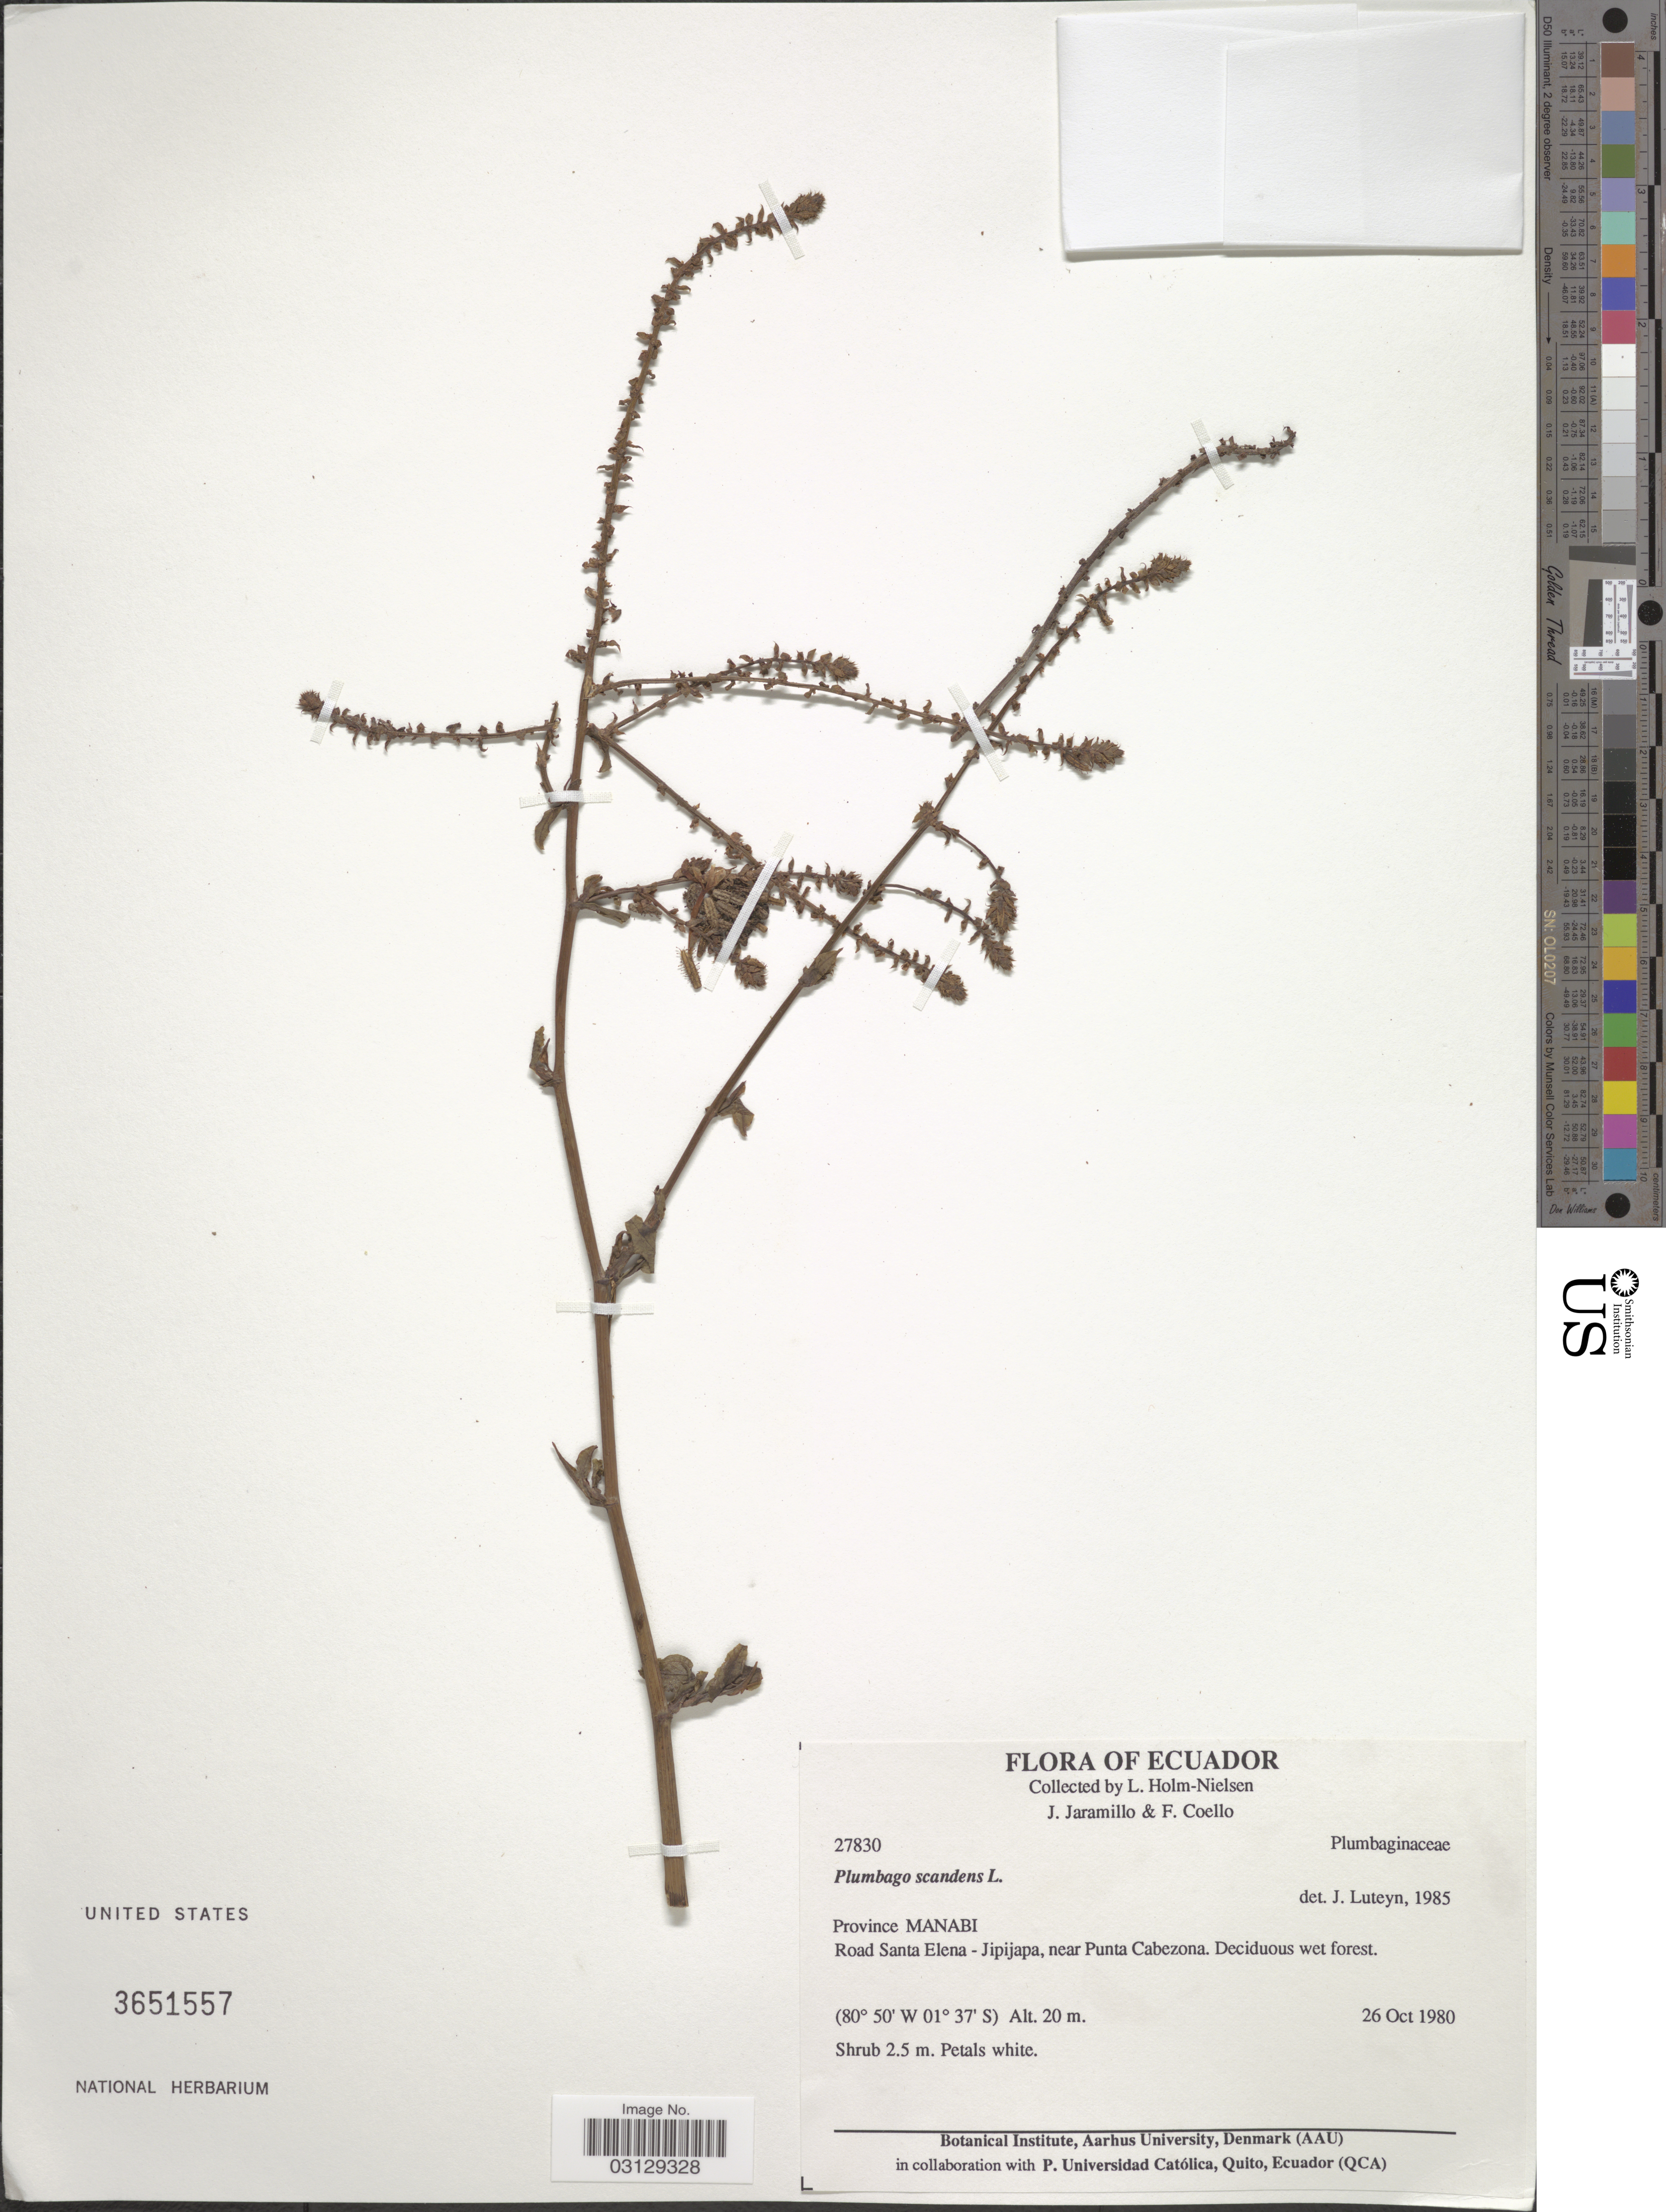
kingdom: Plantae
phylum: Tracheophyta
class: Magnoliopsida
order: Caryophyllales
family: Plumbaginaceae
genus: Plumbago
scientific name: Plumbago scandens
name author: L.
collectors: L. Holm-Nielsen, J. Jaramillo & F. Coello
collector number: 27830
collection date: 1980-10-26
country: Ecuador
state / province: Manabí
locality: Road Santa Elena - Jipijapa, near Punta Cabezona.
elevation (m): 20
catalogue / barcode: US 3651557